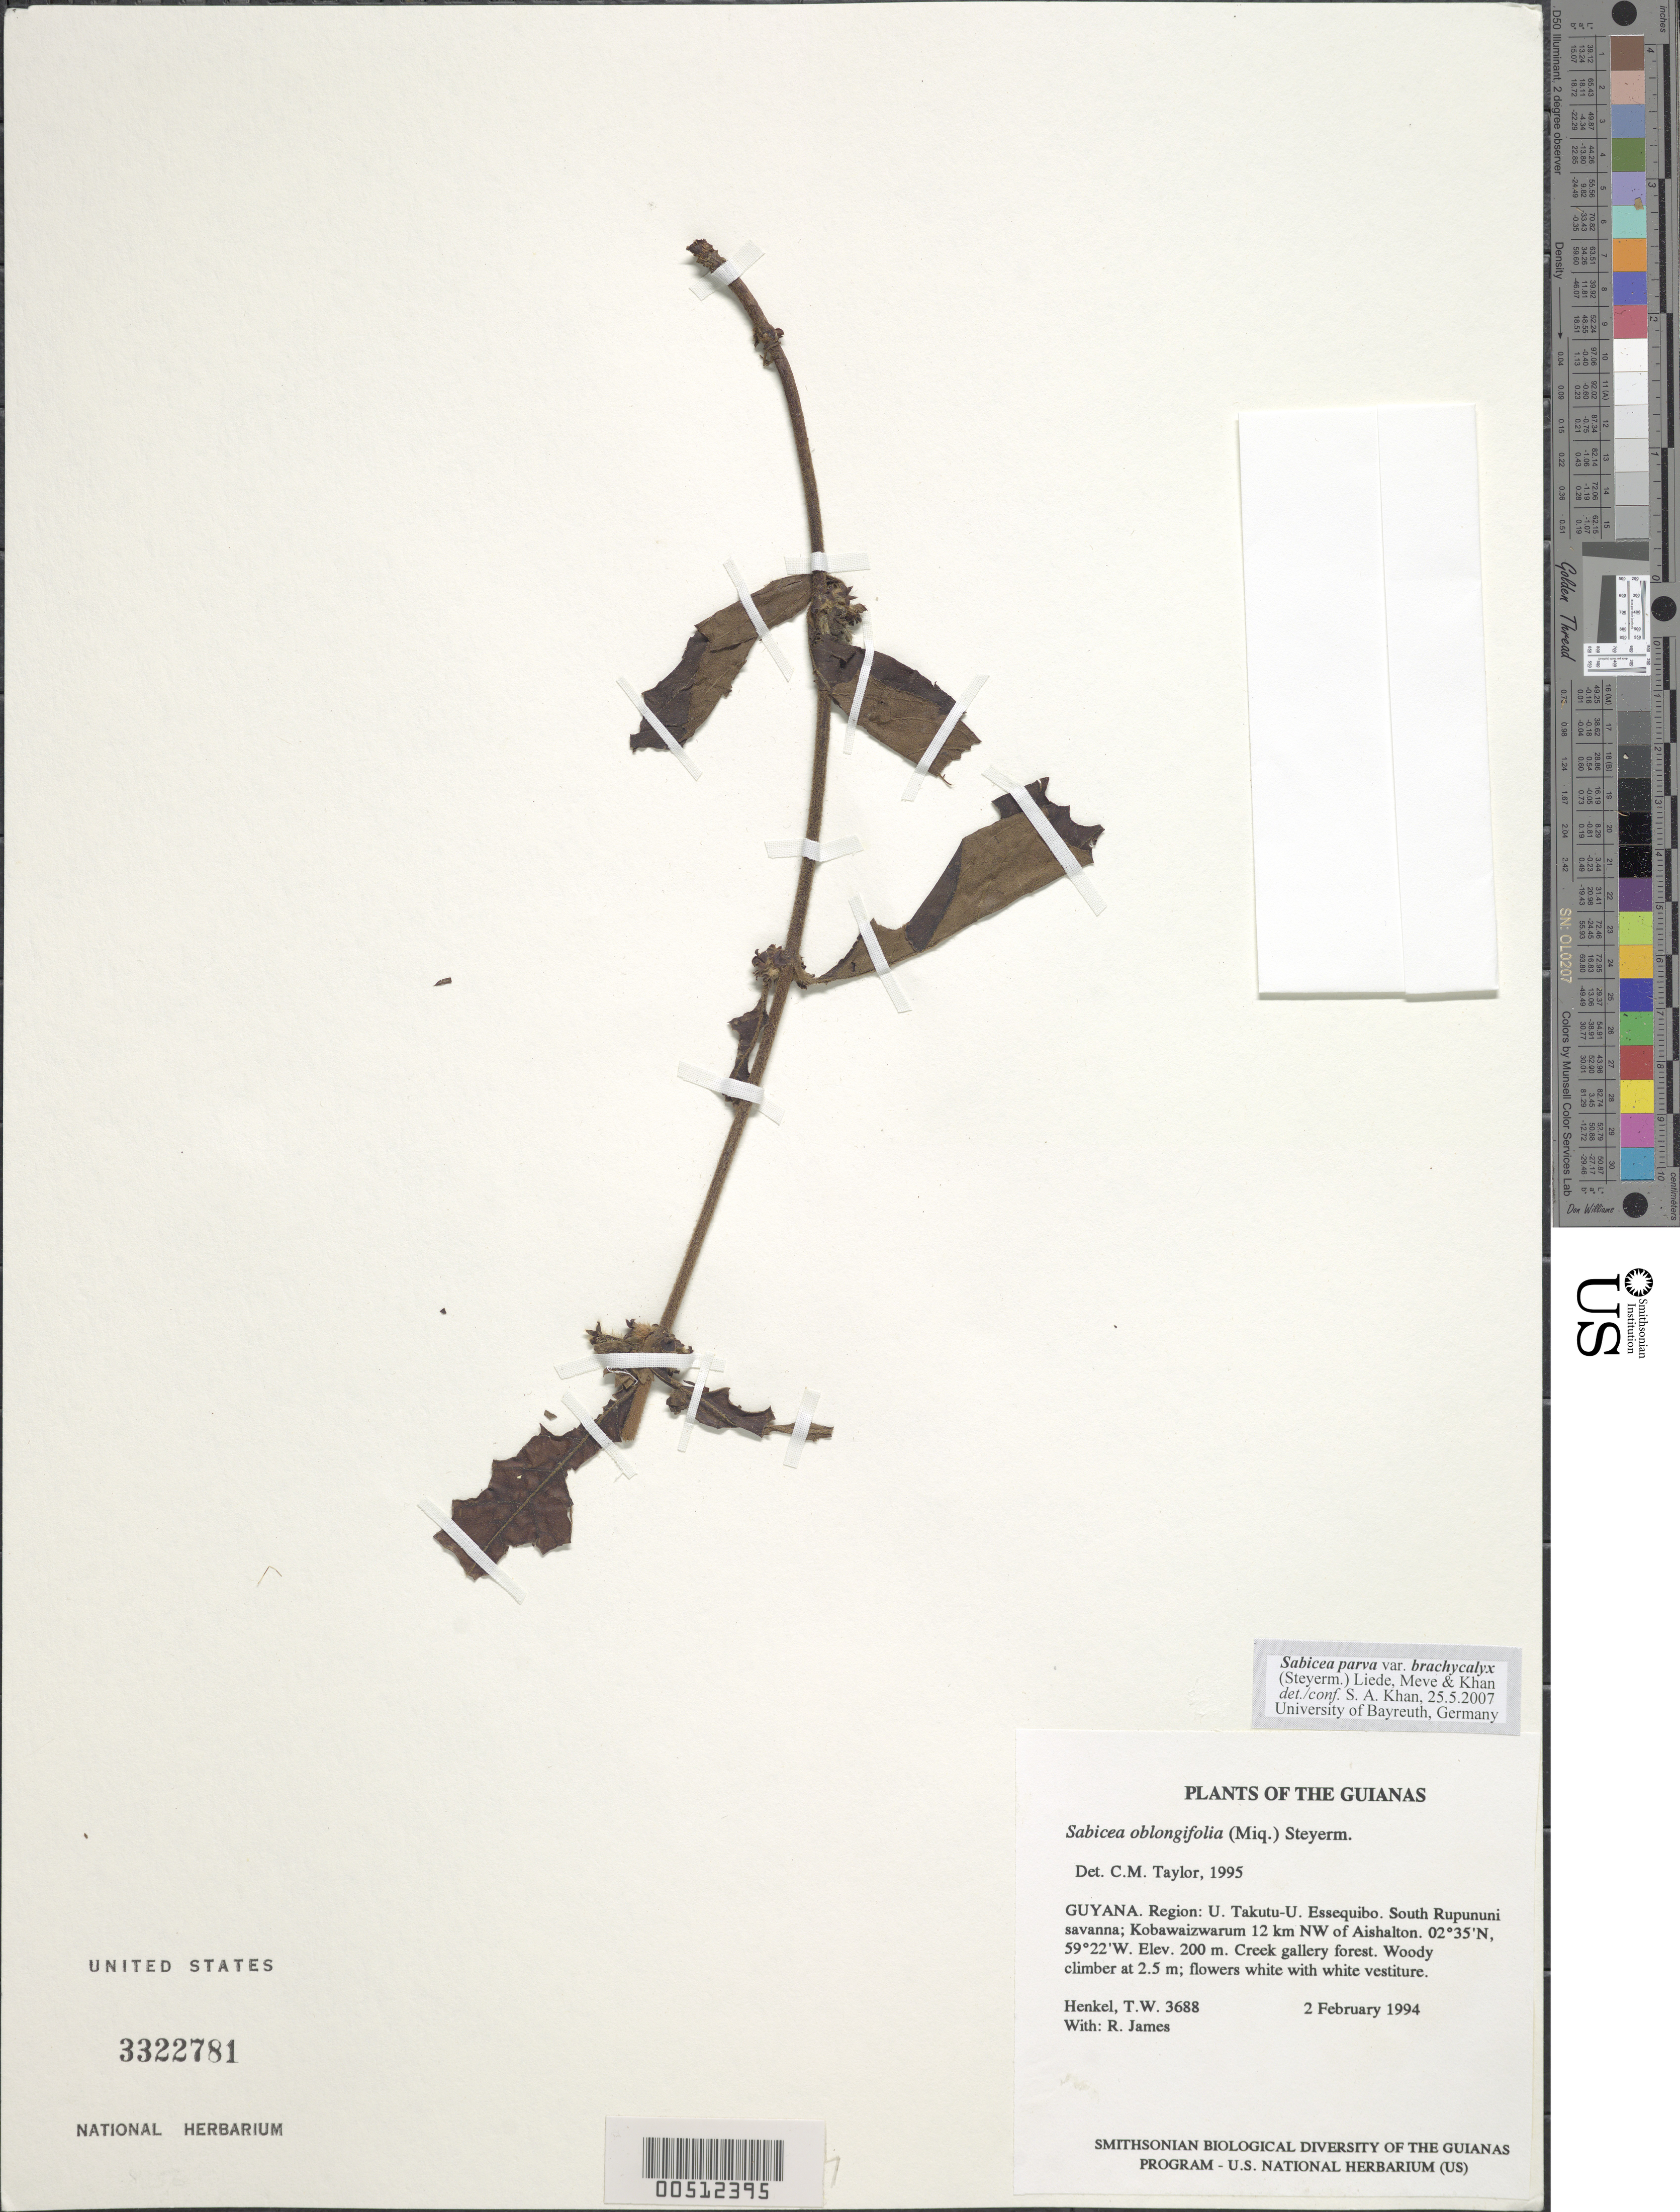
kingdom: Plantae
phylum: Tracheophyta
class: Magnoliopsida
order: Gentianales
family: Rubiaceae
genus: Sabicea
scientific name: Sabicea parva var. brachycalyx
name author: Wernham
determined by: Khan, Saleh A.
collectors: T. Henkel & R. James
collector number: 3688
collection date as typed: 2 February 1994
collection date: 1994-02-02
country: Guyana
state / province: U. Takutu-U. Essequibo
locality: South Rupununi savanna; Kobawaizwarum 12 km NW of Aishalton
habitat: Creek gallery forest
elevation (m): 200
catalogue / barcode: US 3322781